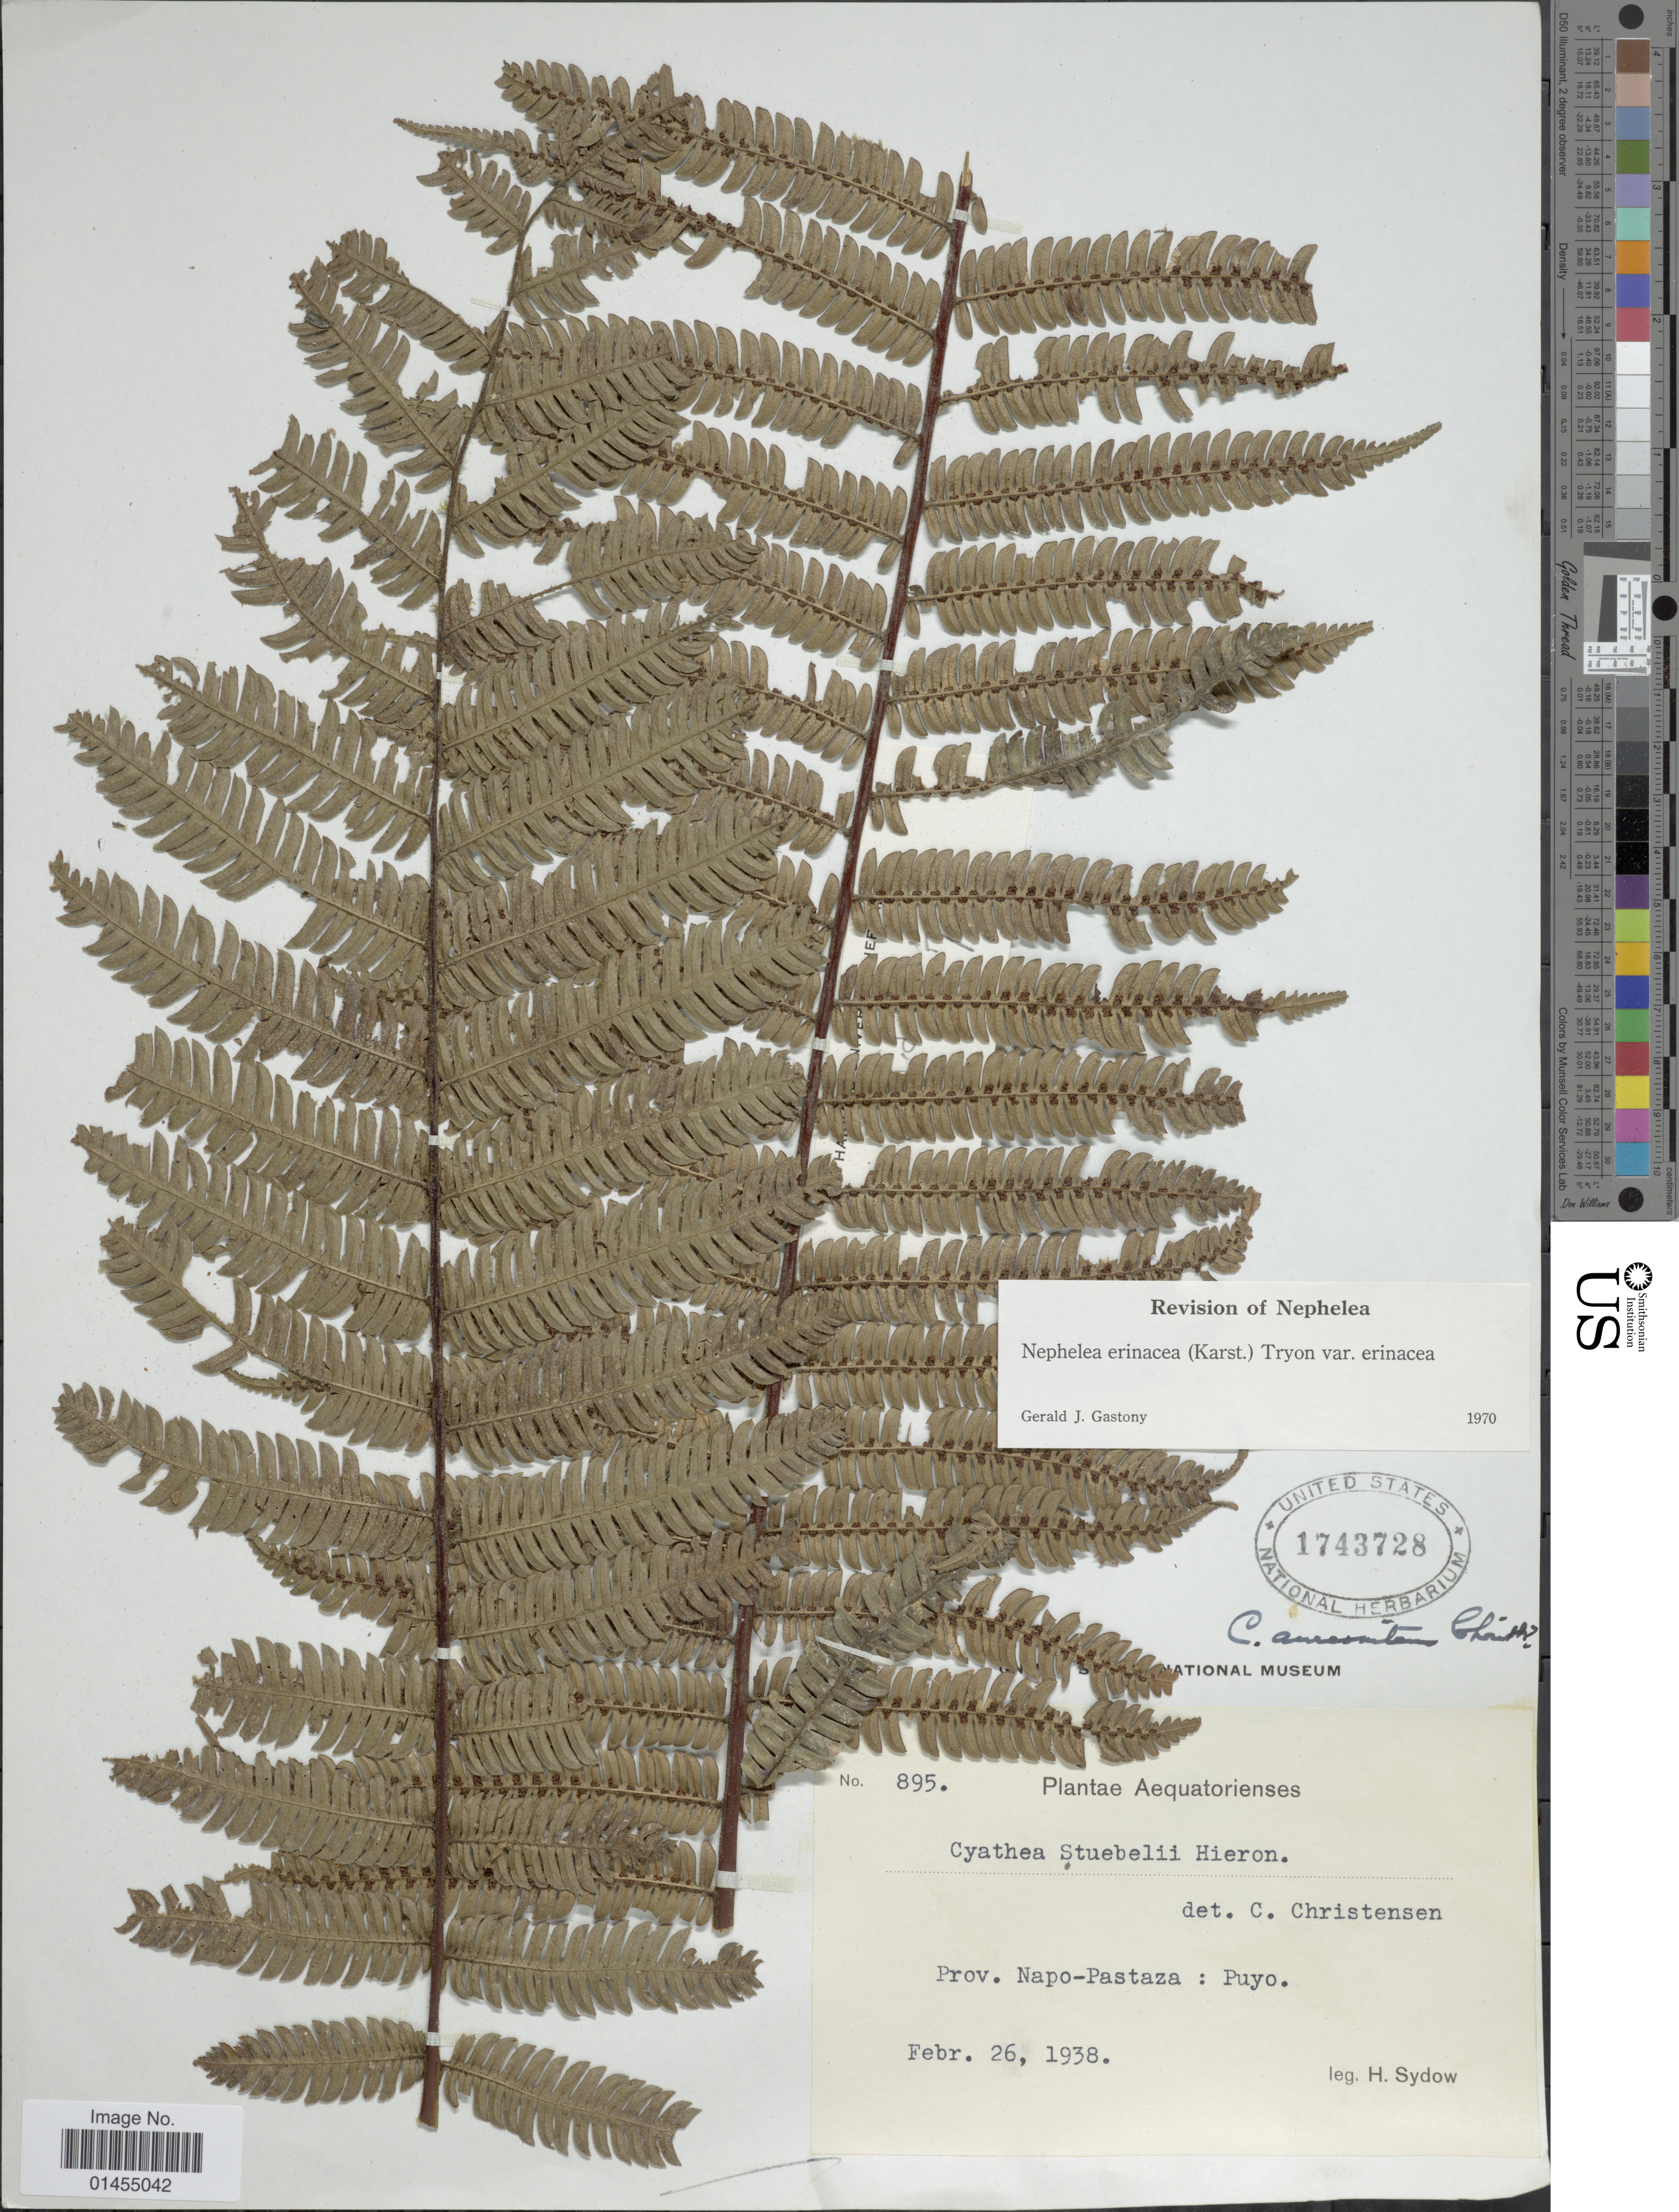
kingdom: Plantae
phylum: Tracheophyta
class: Polypodiopsida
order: Cyatheales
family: Cyatheaceae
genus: Alsophila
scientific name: Alsophila erinacea var. erinacea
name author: (H. Karst.) D.S. Conant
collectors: H. Sydow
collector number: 895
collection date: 1938-02-26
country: Ecuador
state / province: Pastaza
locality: Prov. Napo-Pastaza: Puyo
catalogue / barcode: US 1743728